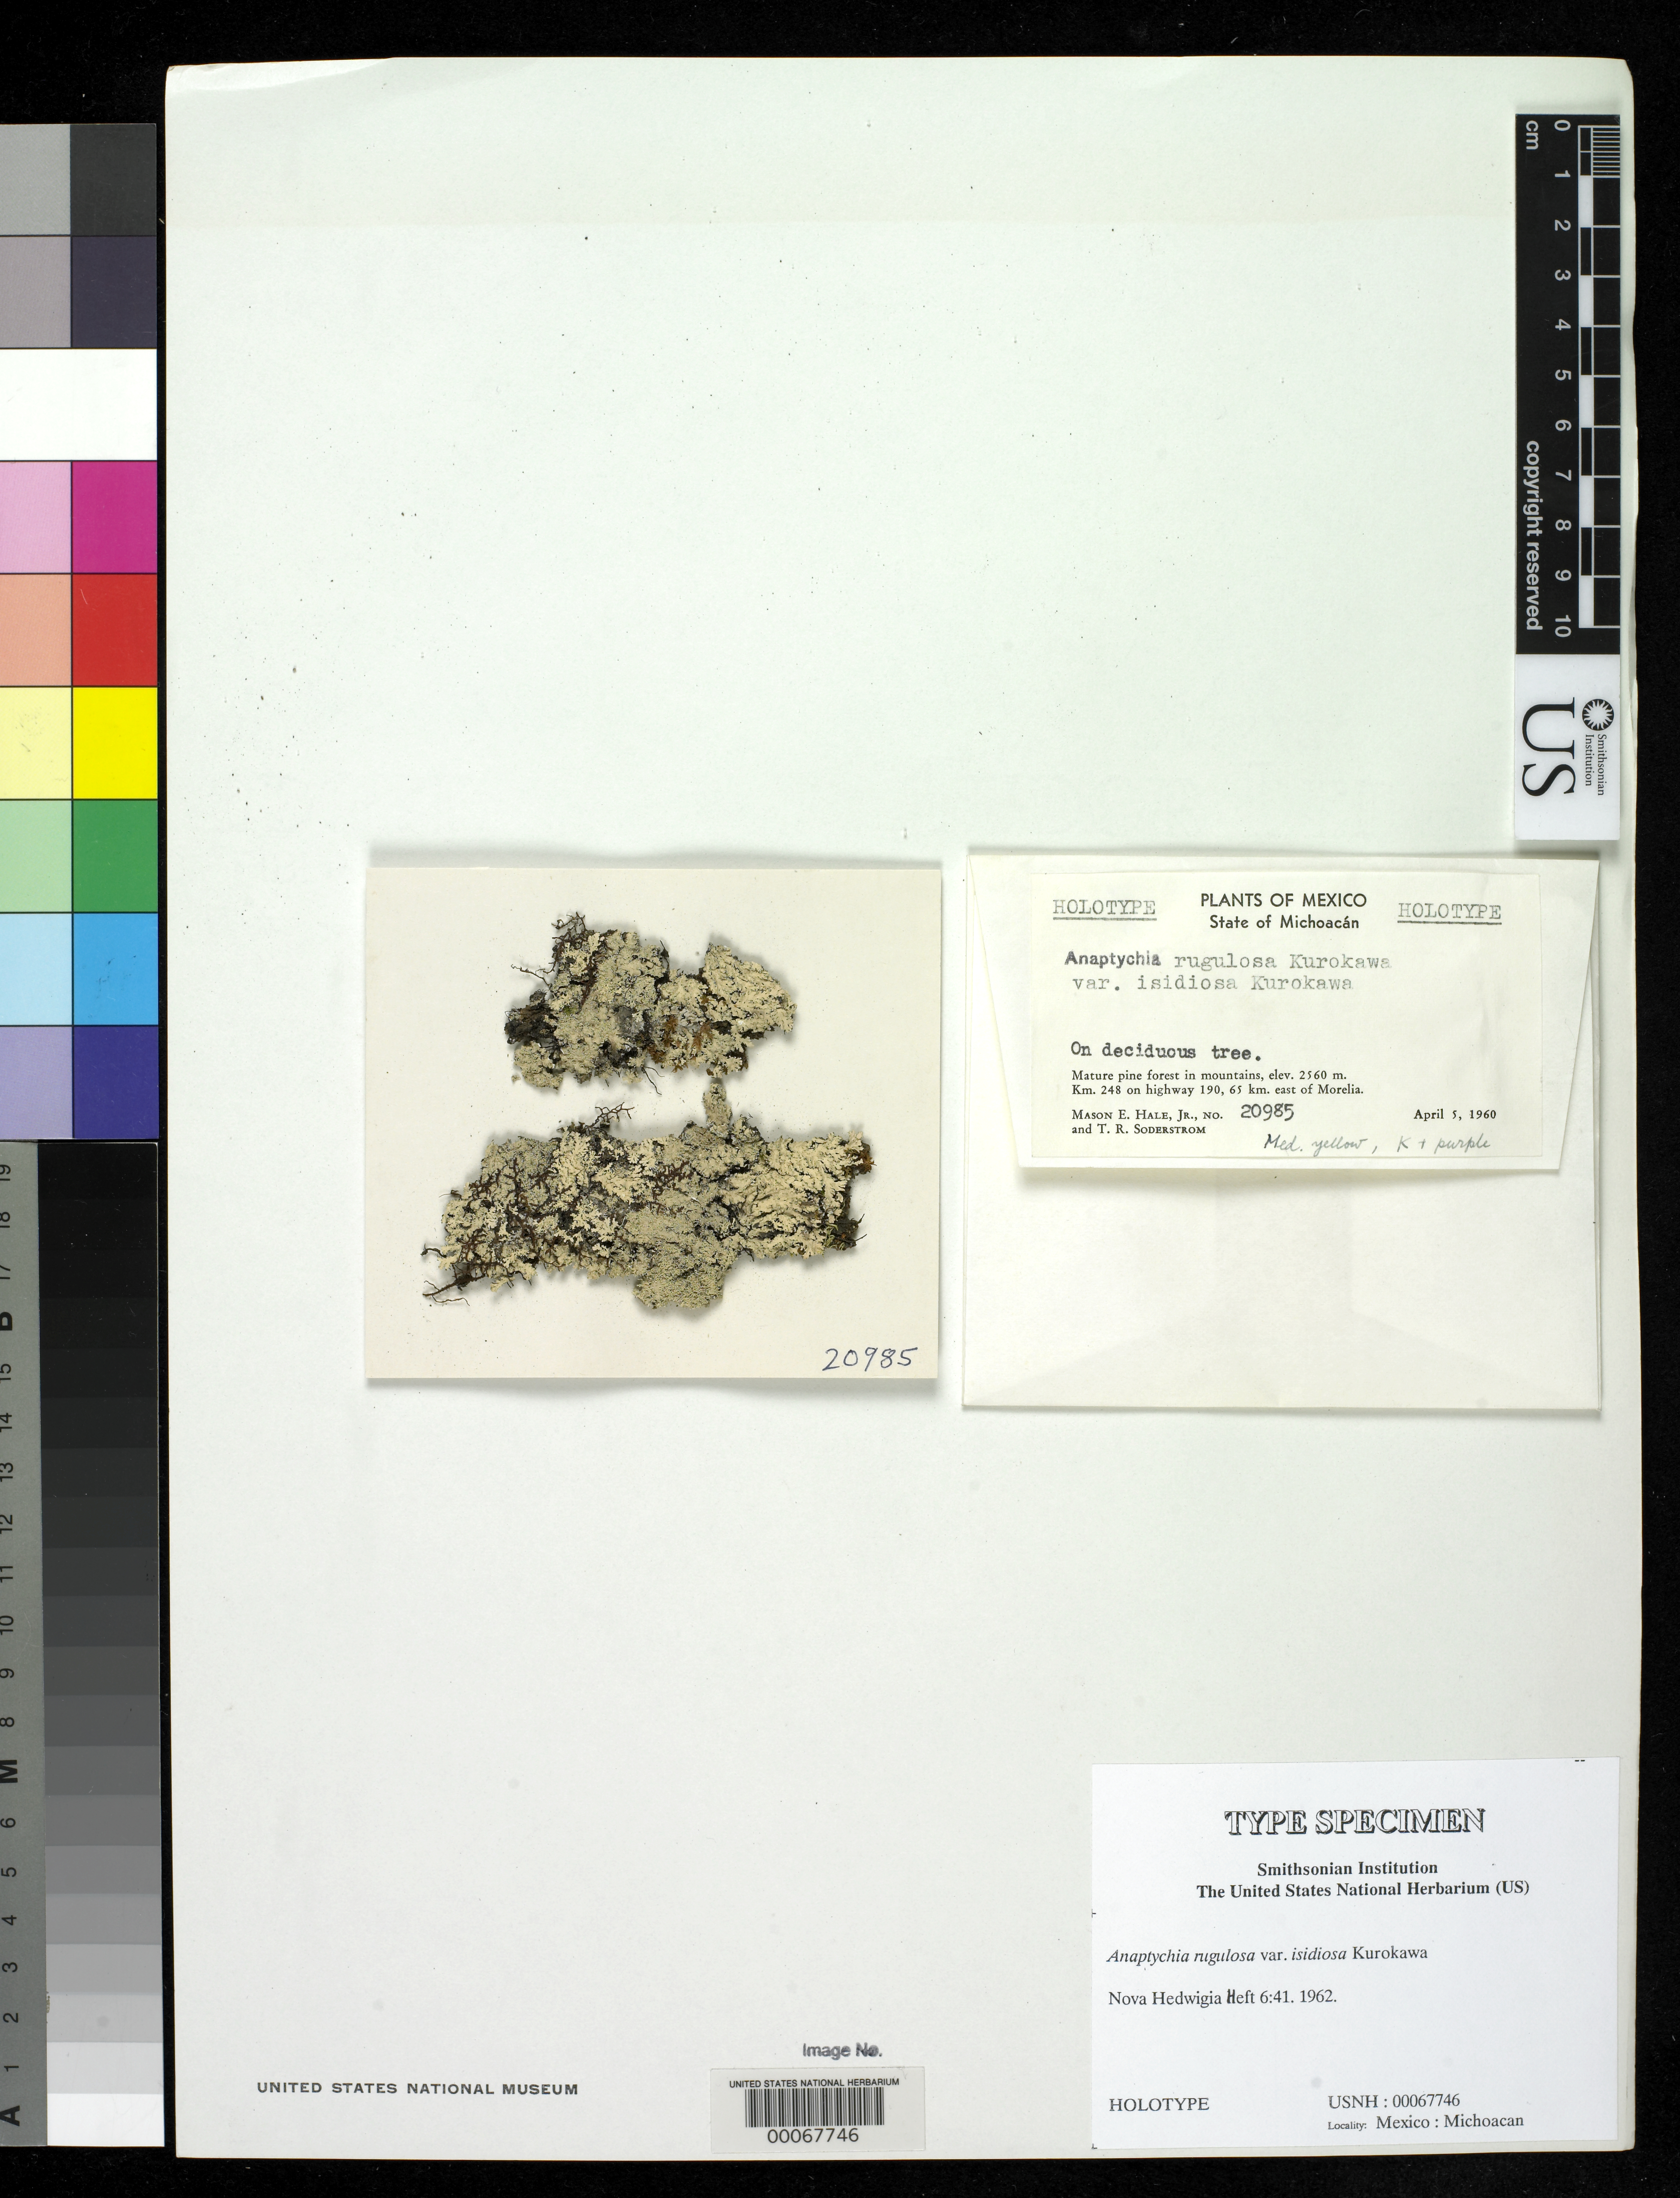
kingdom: Fungi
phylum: Ascomycota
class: Lecanoromycetes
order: Caliciales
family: Physciaceae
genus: Anaptychia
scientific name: Anaptychia rugulosa var. isidiosa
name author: Kurok.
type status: Holotype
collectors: M. Hale & T. R. Soderstrom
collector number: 20985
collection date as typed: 05 Apr 1960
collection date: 1960-04-05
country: Mexico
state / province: Michoacán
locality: Km 248 on Hwy 190, 65 km E of Morelia.